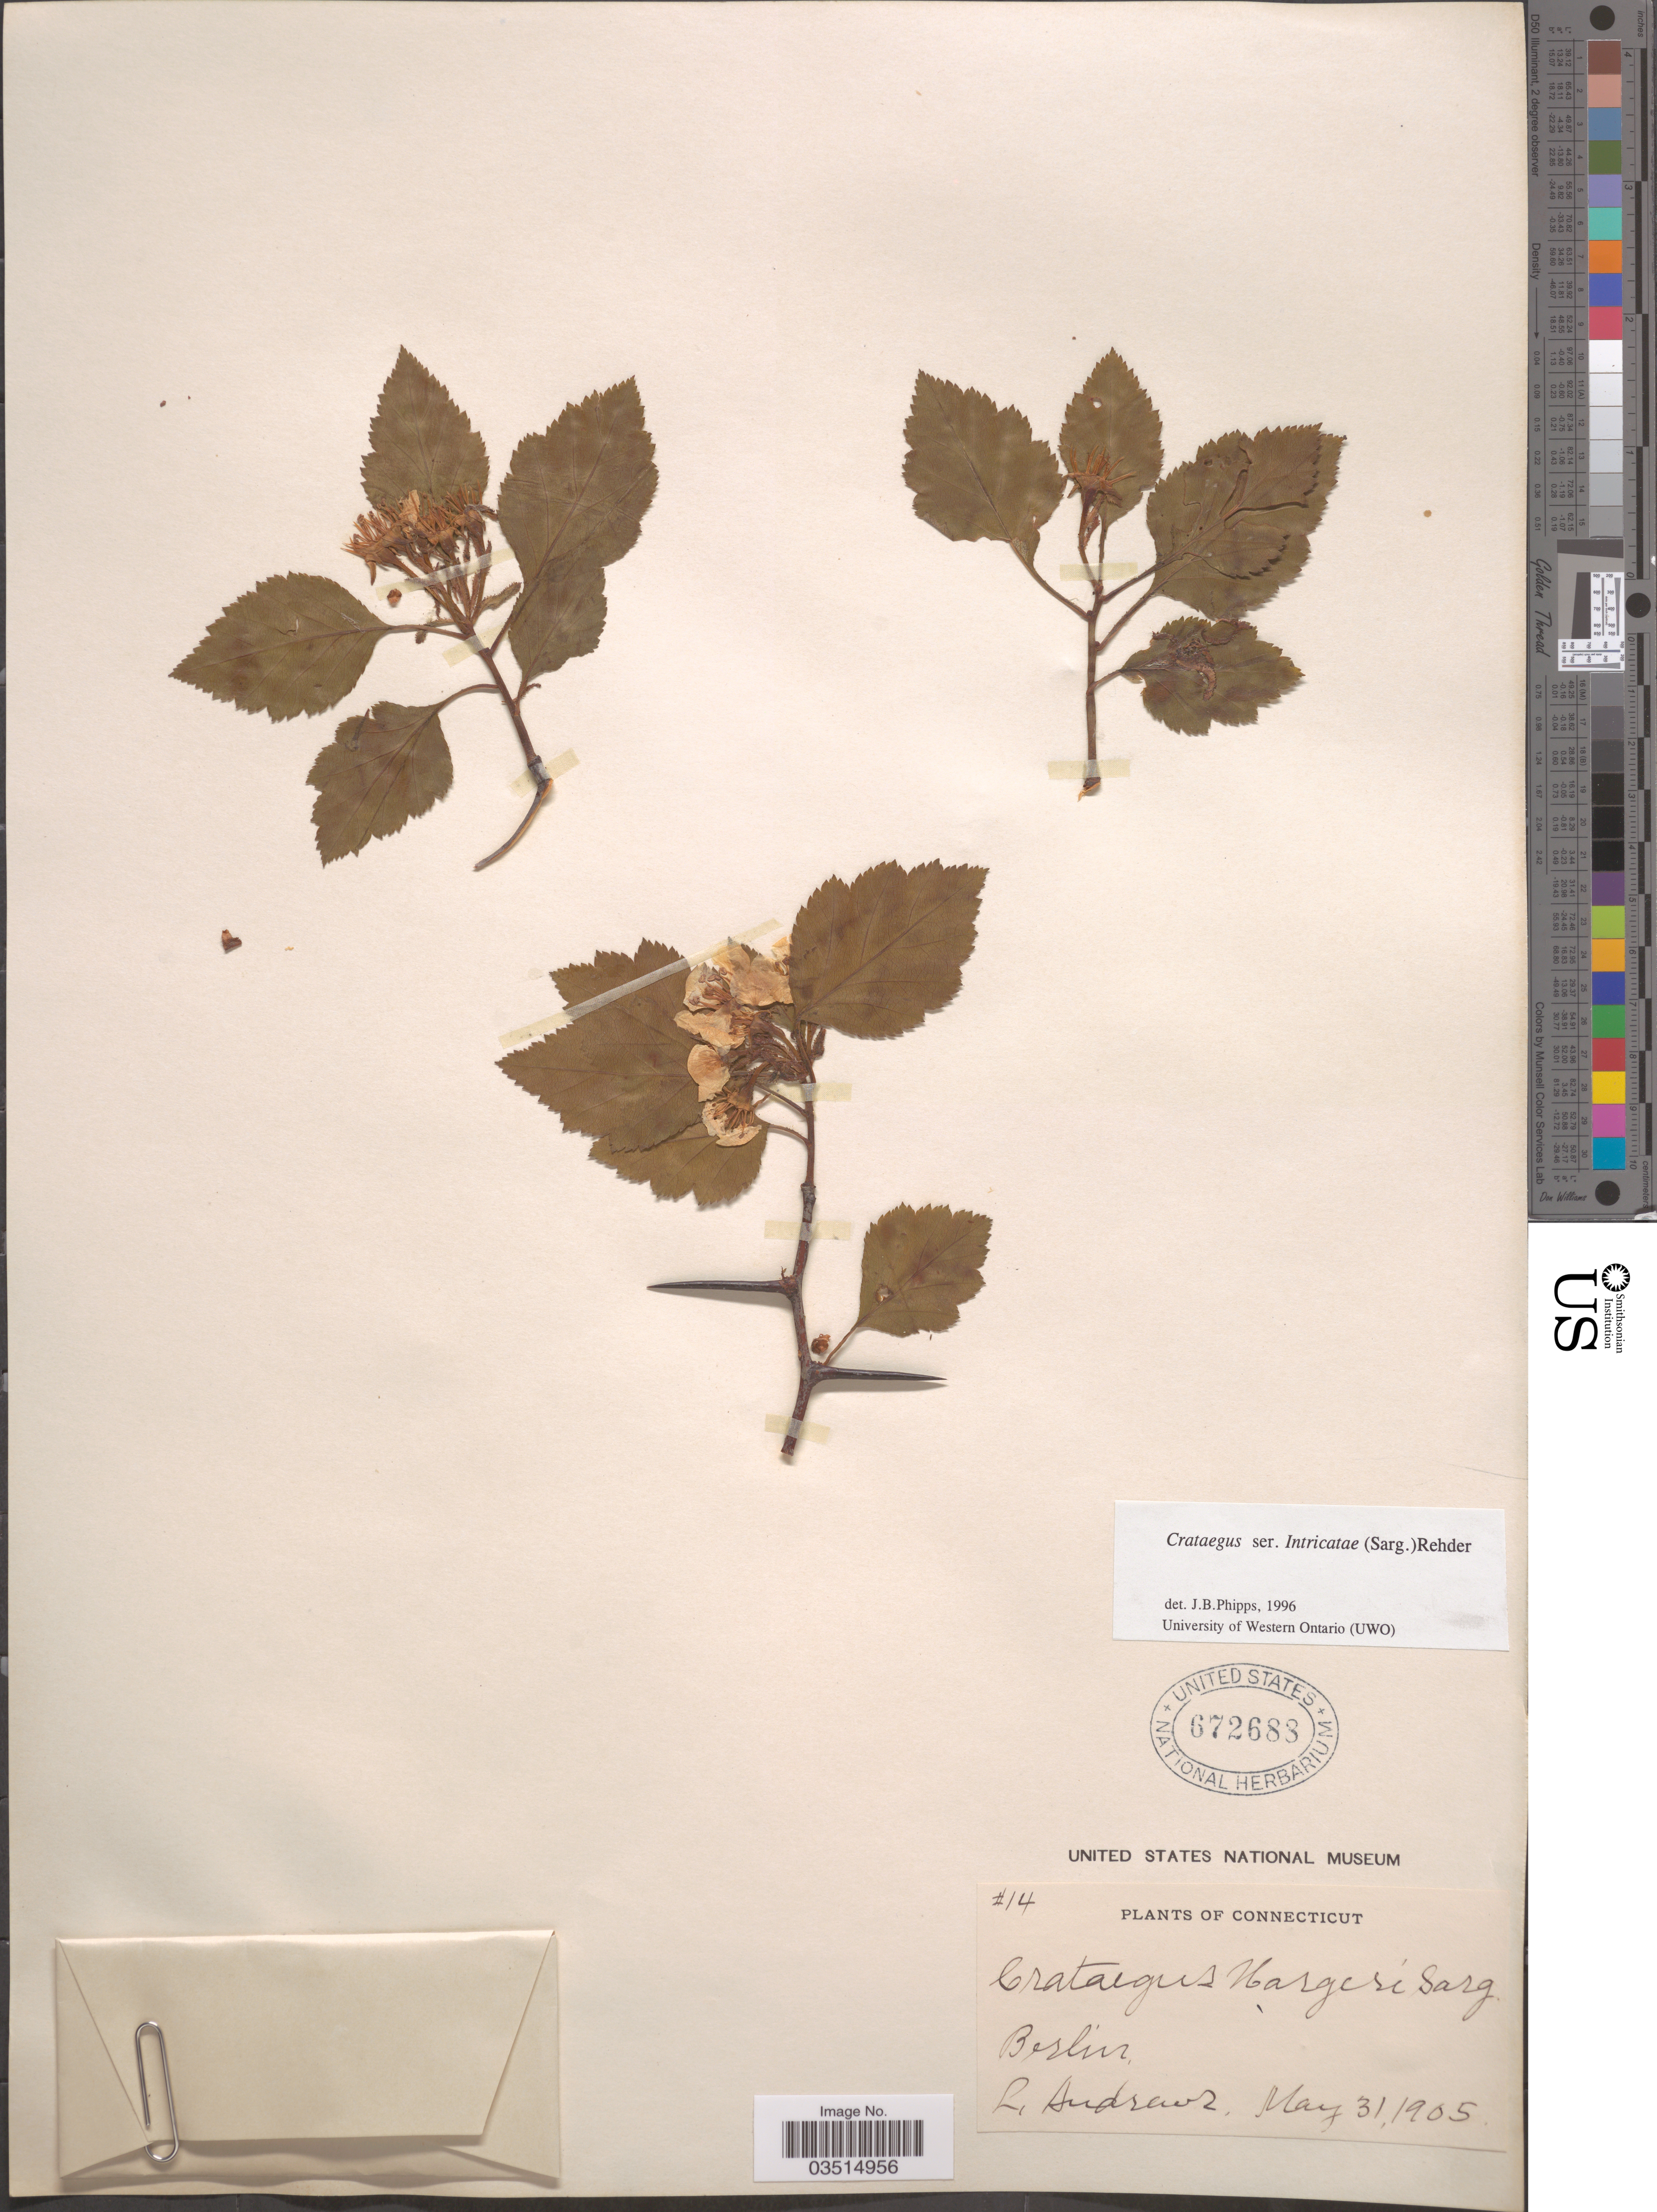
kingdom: Plantae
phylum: Tracheophyta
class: Magnoliopsida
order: Rosales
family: Rosaceae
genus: Crataegus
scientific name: Crataegus hargeri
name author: Sarg.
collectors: L. Andrews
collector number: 14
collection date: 1905-05-31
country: United States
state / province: Connecticut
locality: Berlin.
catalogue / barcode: US 672688